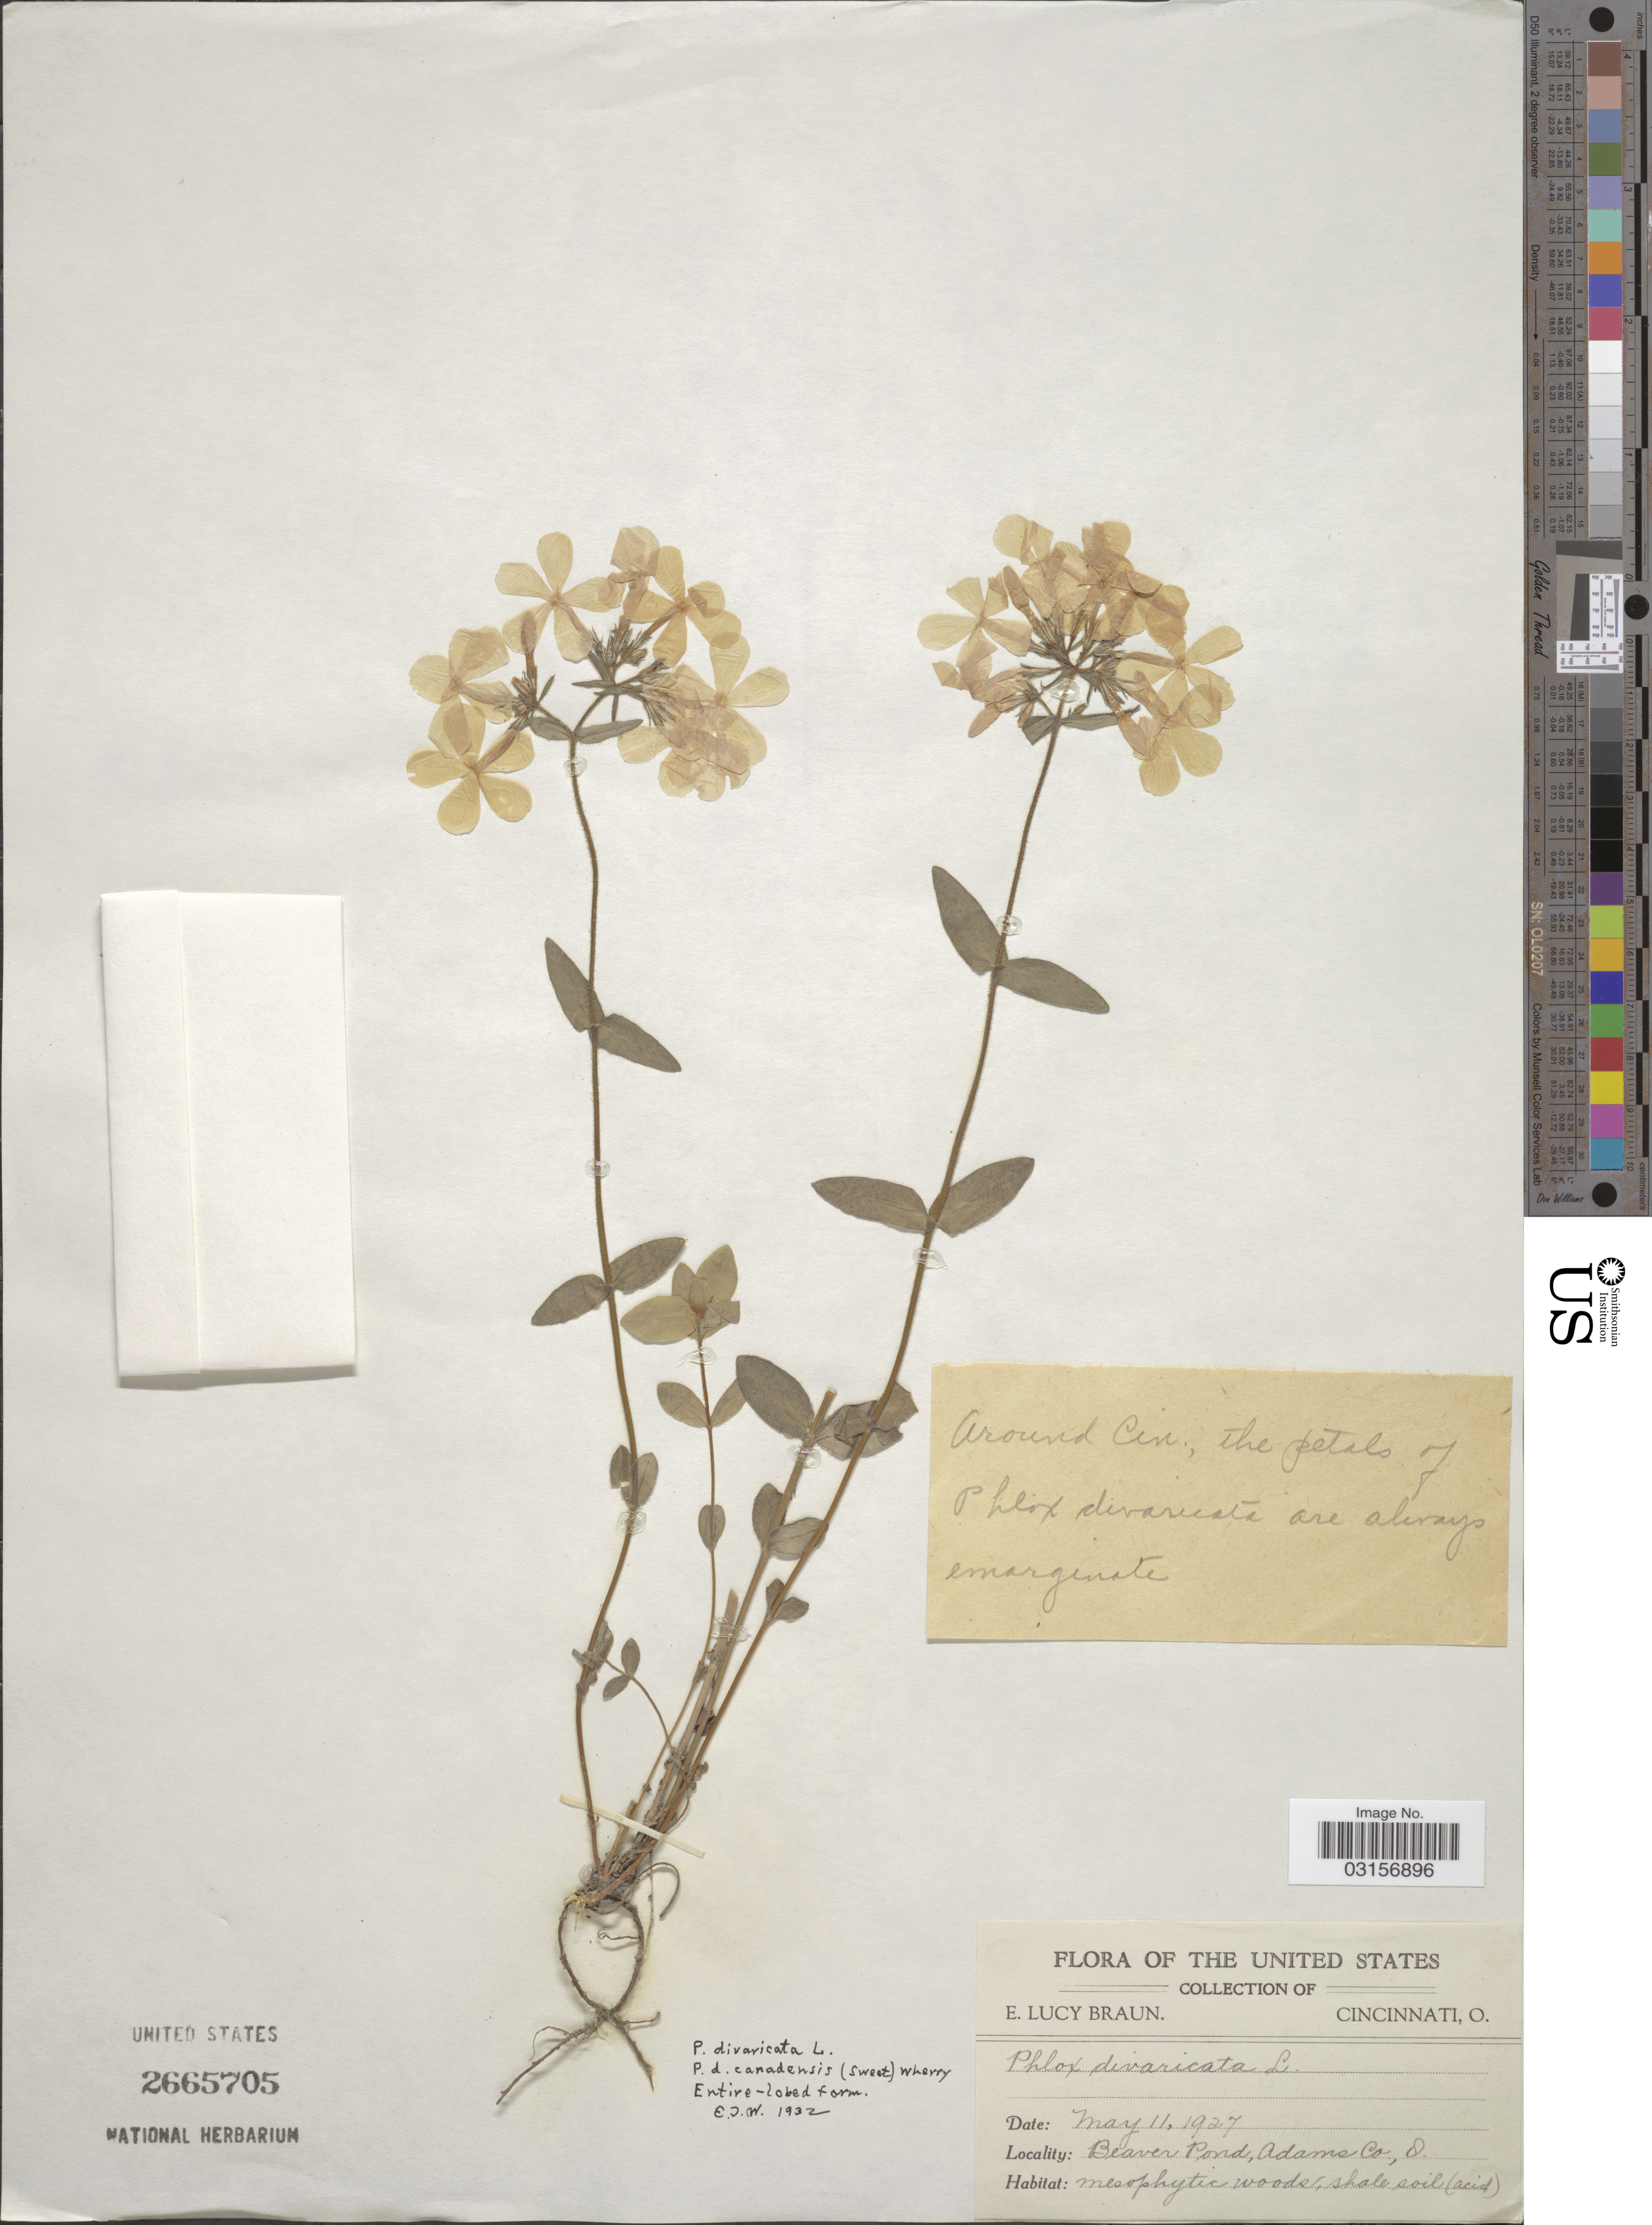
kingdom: Plantae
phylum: Tracheophyta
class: Magnoliopsida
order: Ericales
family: Polemoniaceae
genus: Phlox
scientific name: Phlox divaricata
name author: L.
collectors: E. L. Braun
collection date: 1927-05-11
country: United States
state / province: Ohio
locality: Beaver Pond, Adams Co.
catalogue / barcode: US 2665705